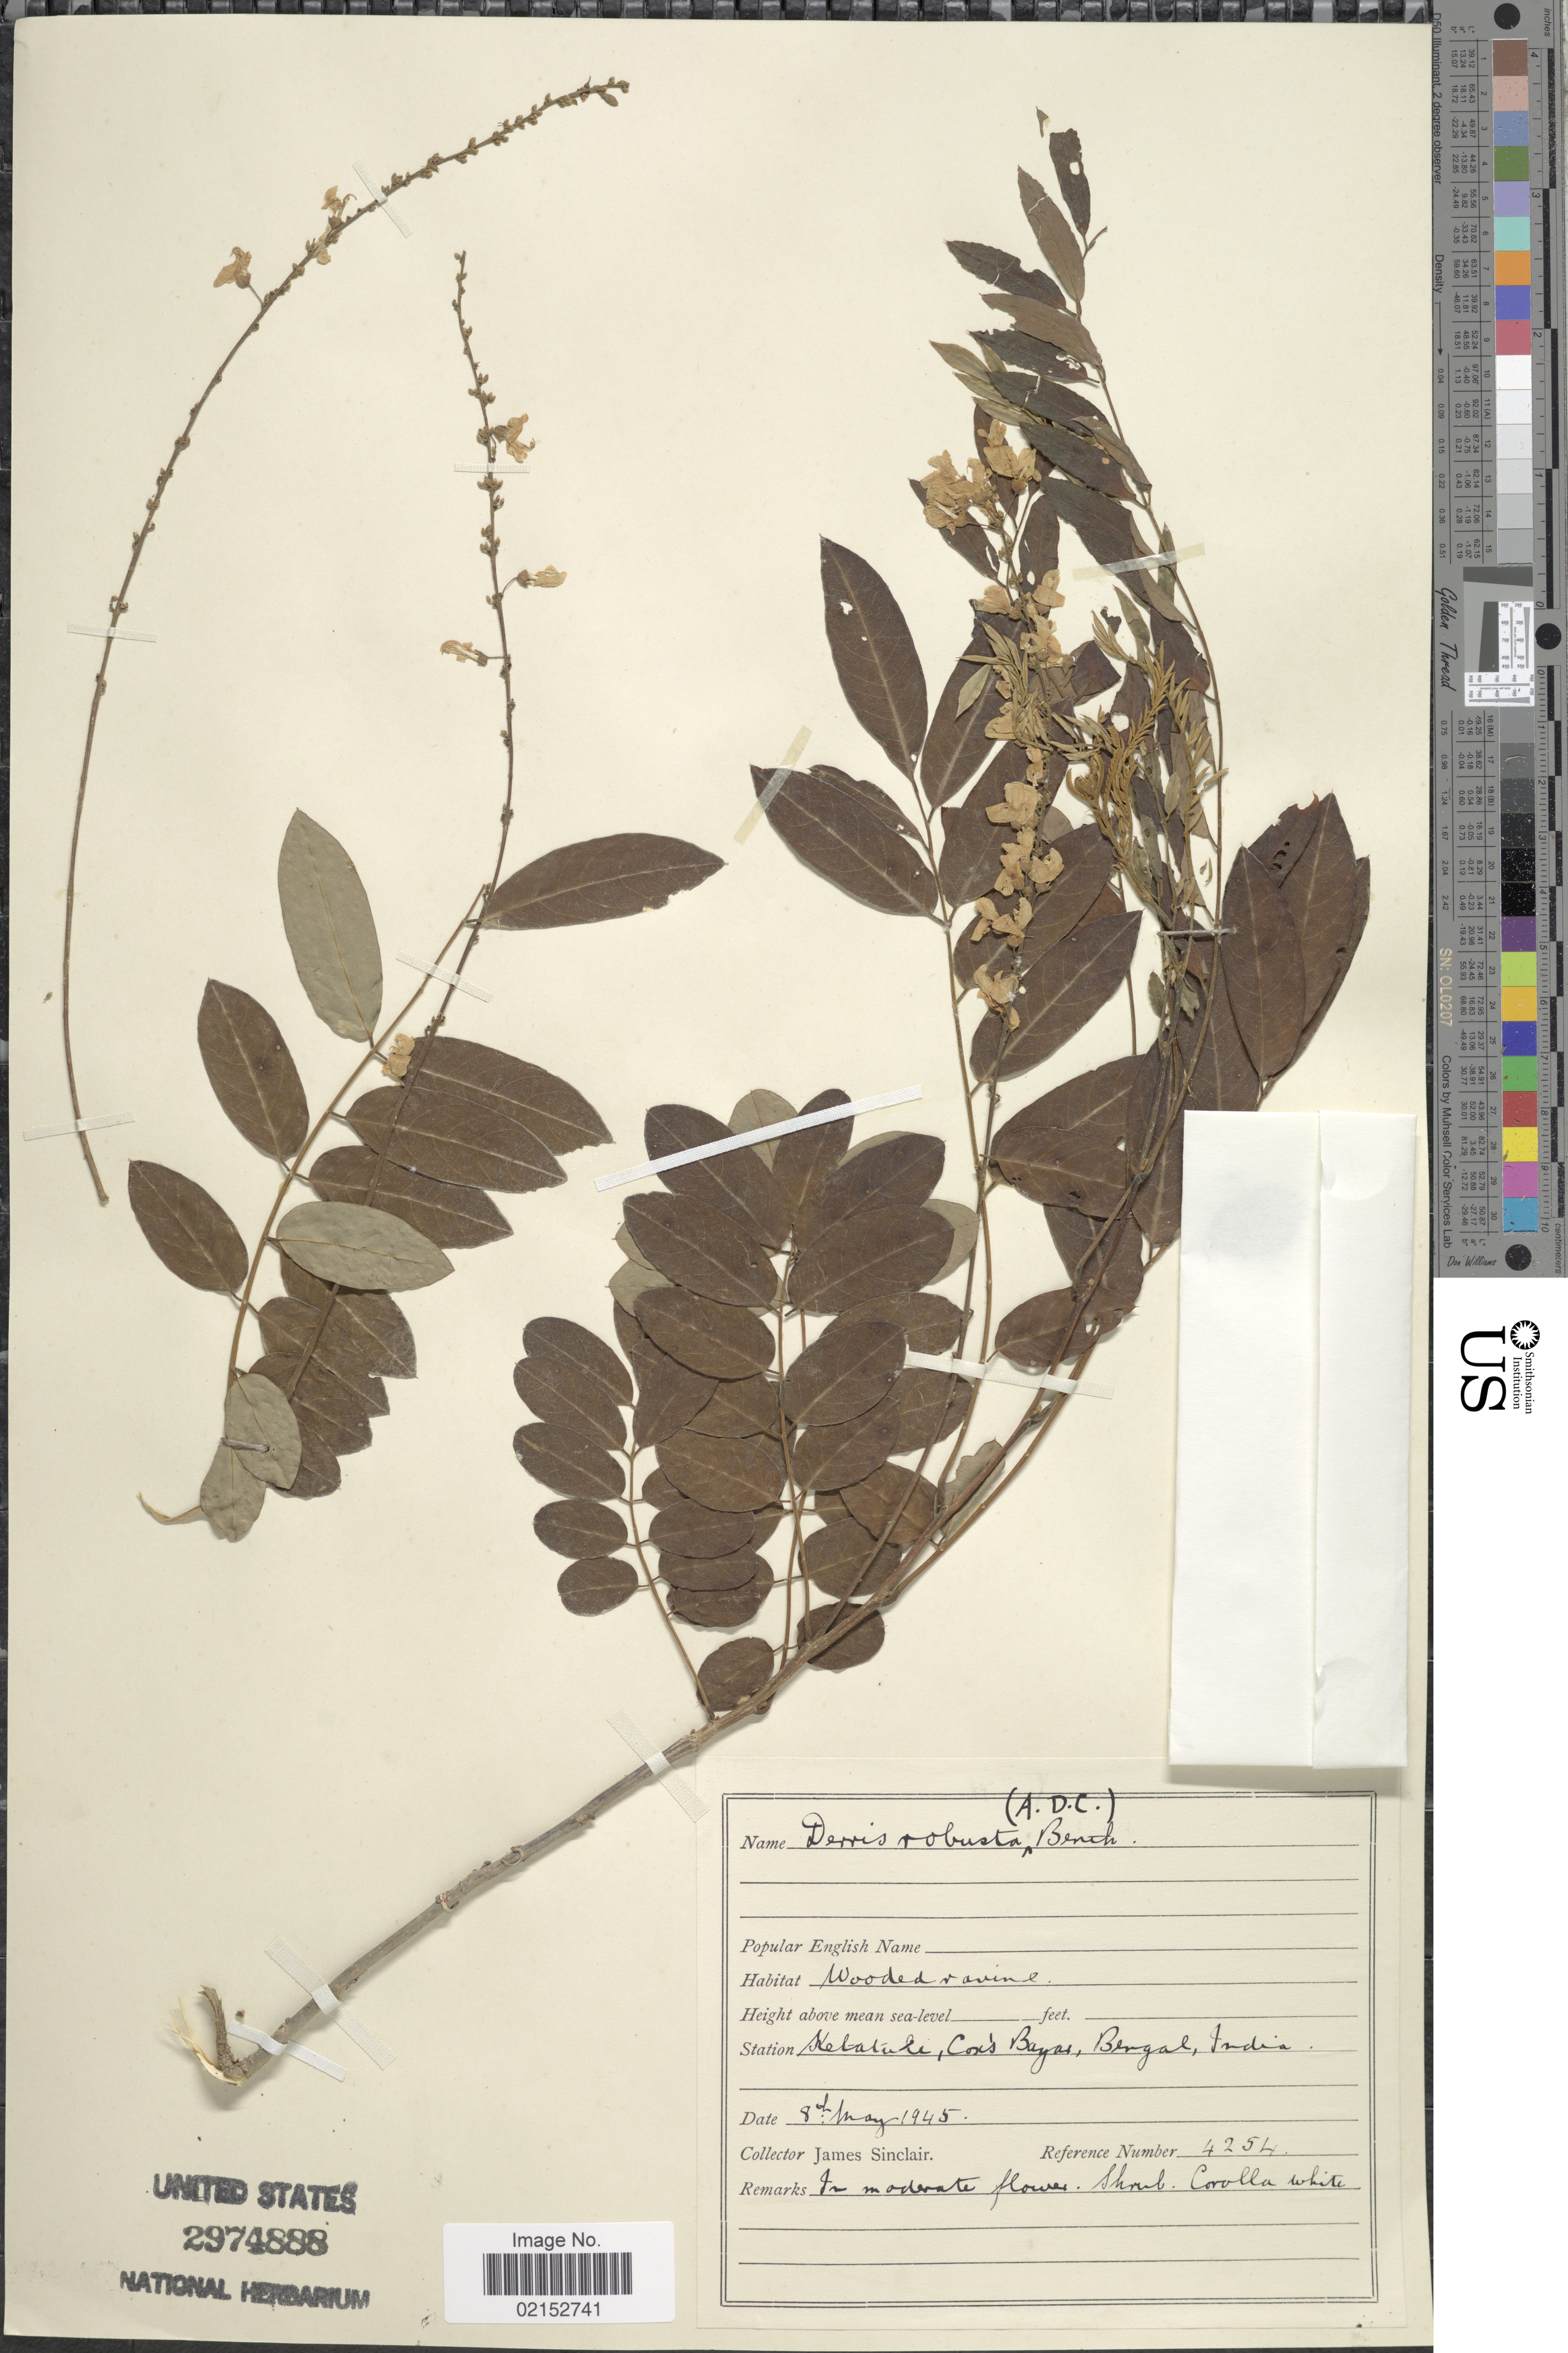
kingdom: Plantae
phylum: Tracheophyta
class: Magnoliopsida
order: Fabales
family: Fabaceae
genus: Brachypterum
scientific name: Brachypterum robustum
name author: (Roxb. ex DC.) Adema & Sirich.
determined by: Strong, Mark T., (BOT), Smithsonian Institution - National Museum of Natural History (UNITED STATES)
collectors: J. Sinclair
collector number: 4254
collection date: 1945-05-08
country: Bangladesh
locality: Kelatuli, Cox's Bazar, Bengal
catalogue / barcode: US 2974888